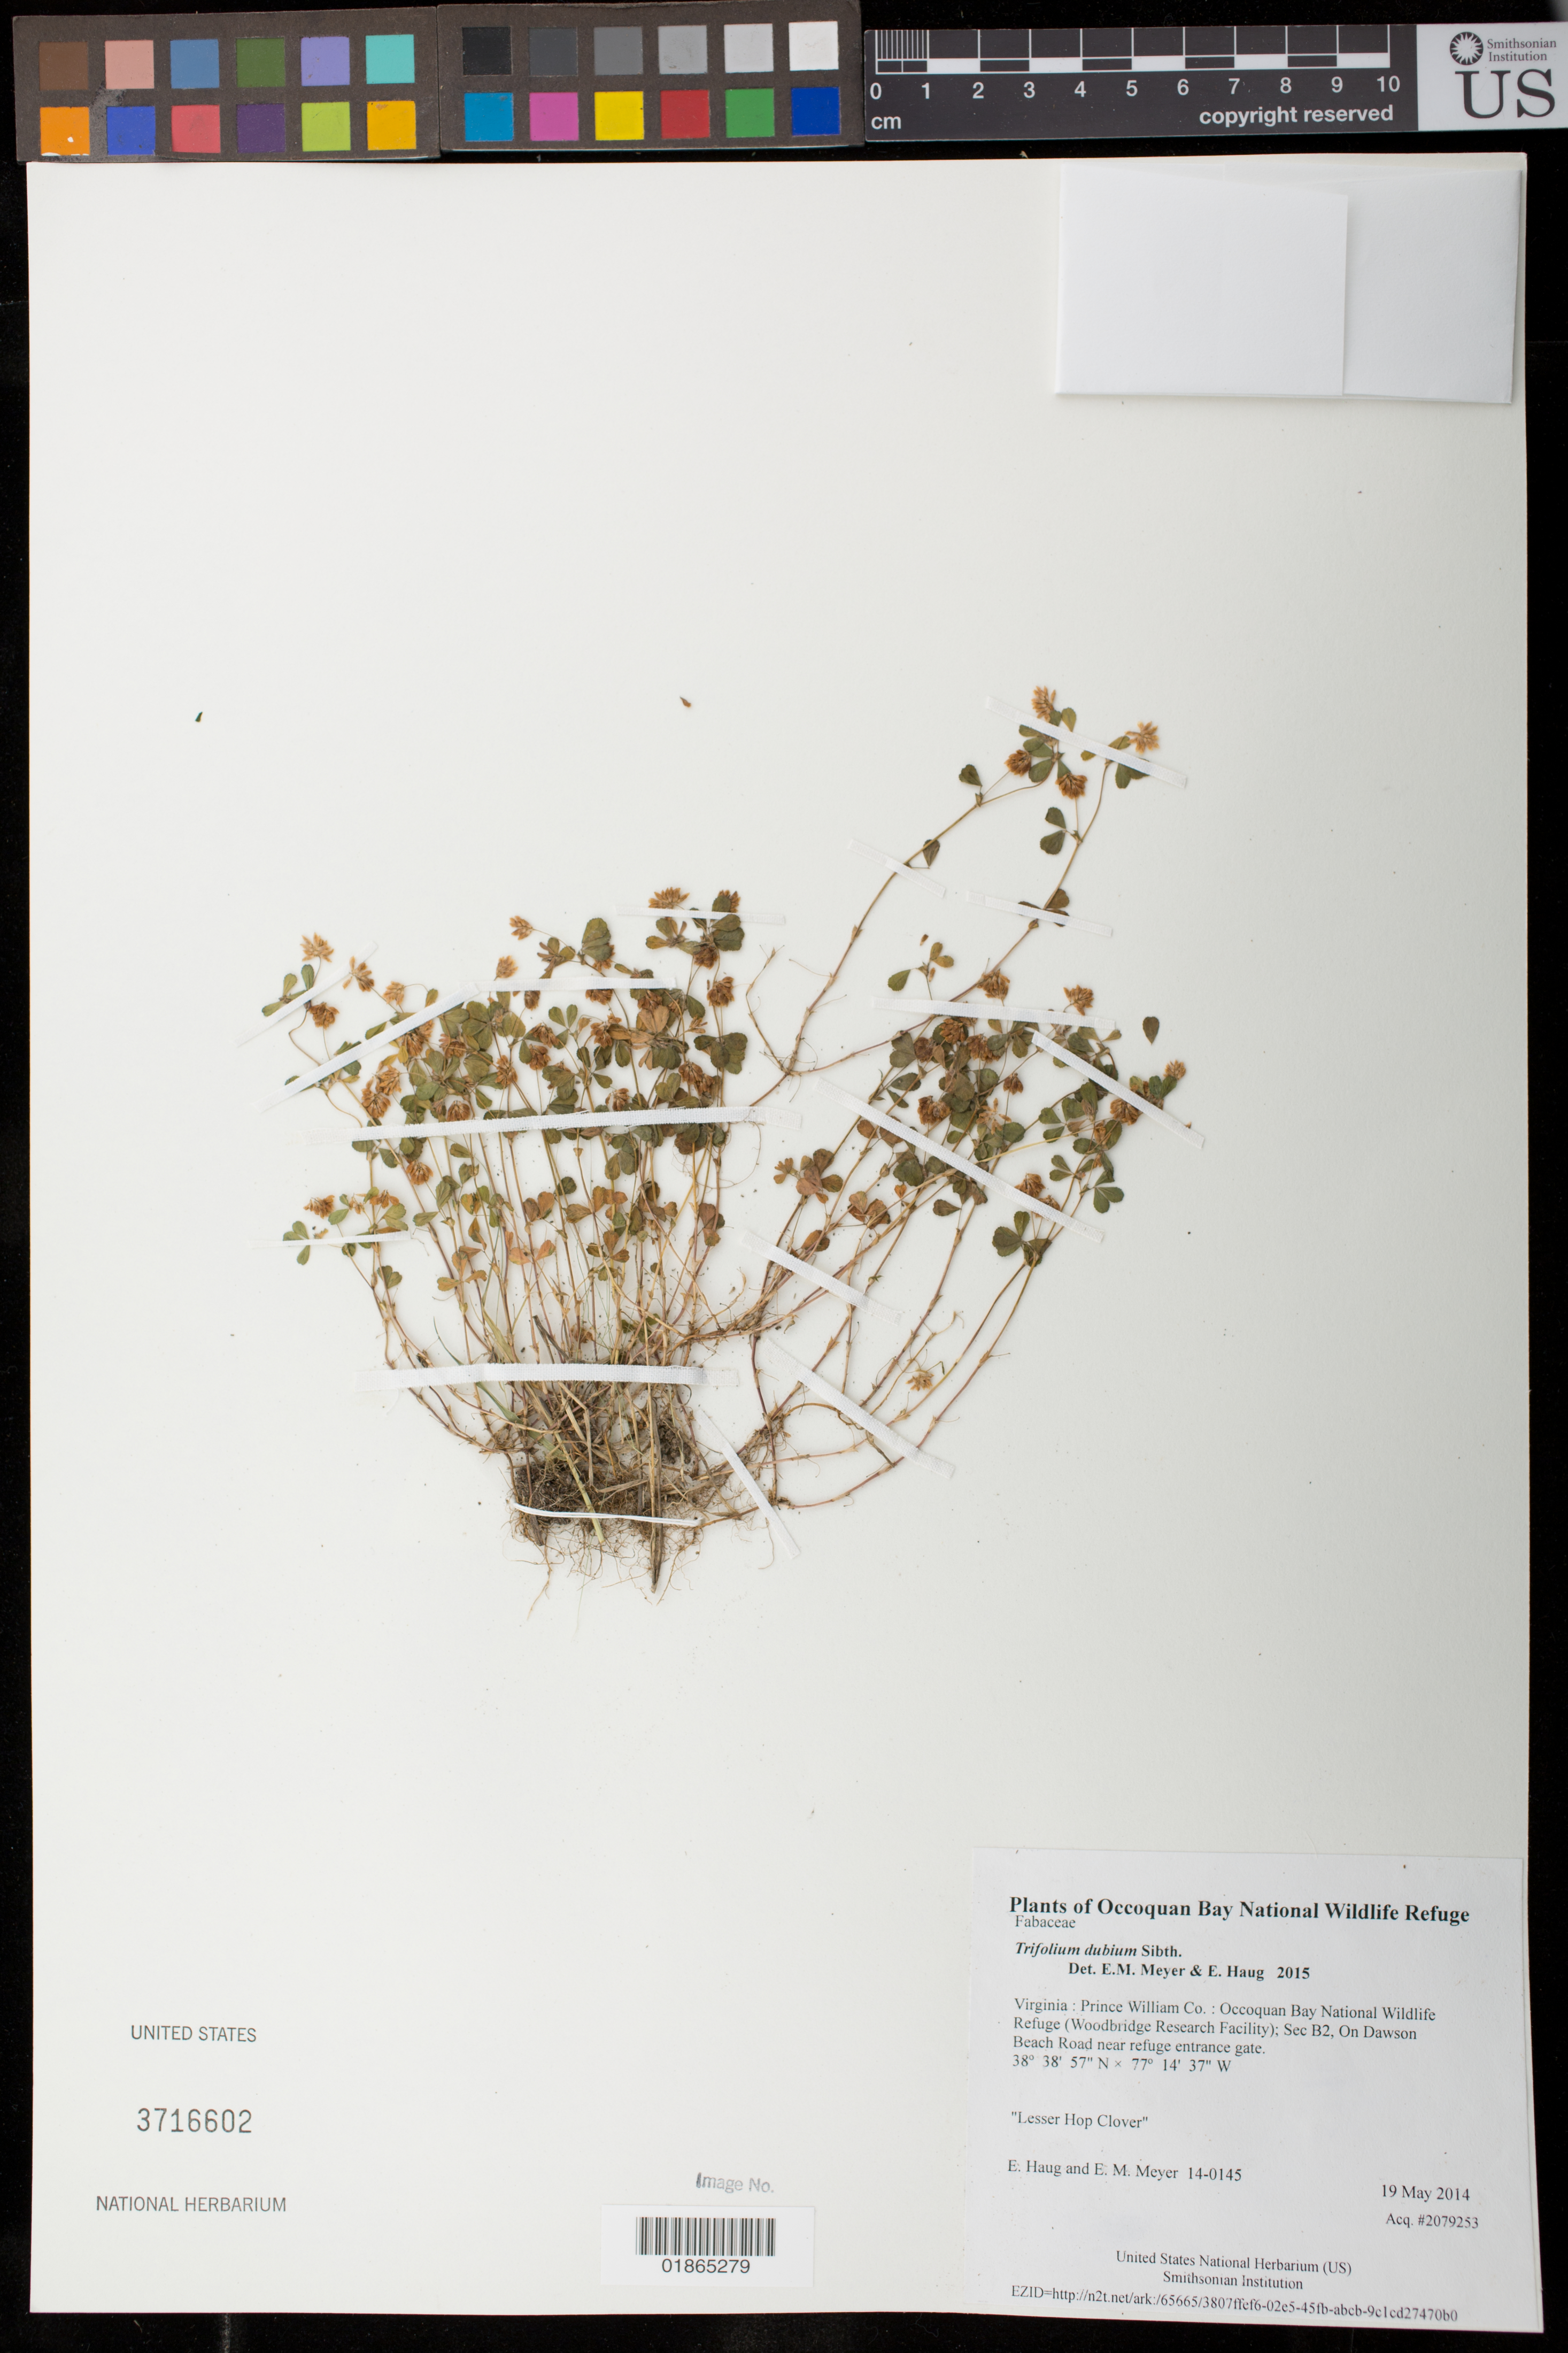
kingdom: Plantae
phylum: Tracheophyta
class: Magnoliopsida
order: Fabales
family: Fabaceae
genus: Trifolium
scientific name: Trifolium dubium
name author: Sibth.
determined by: Meyer, E. M.; Haug, E.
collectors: E. Haug & E. M. Meyer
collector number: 14-0145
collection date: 2014-05-19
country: United States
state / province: Virginia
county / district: Prince William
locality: Occoquan Bay National Wildlife Refuge (Woodbridge Research Facility); Sec B2, On Dawson Beach Road near refuge entrance gate.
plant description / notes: Lesser Hop Clover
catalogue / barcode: US 3716602